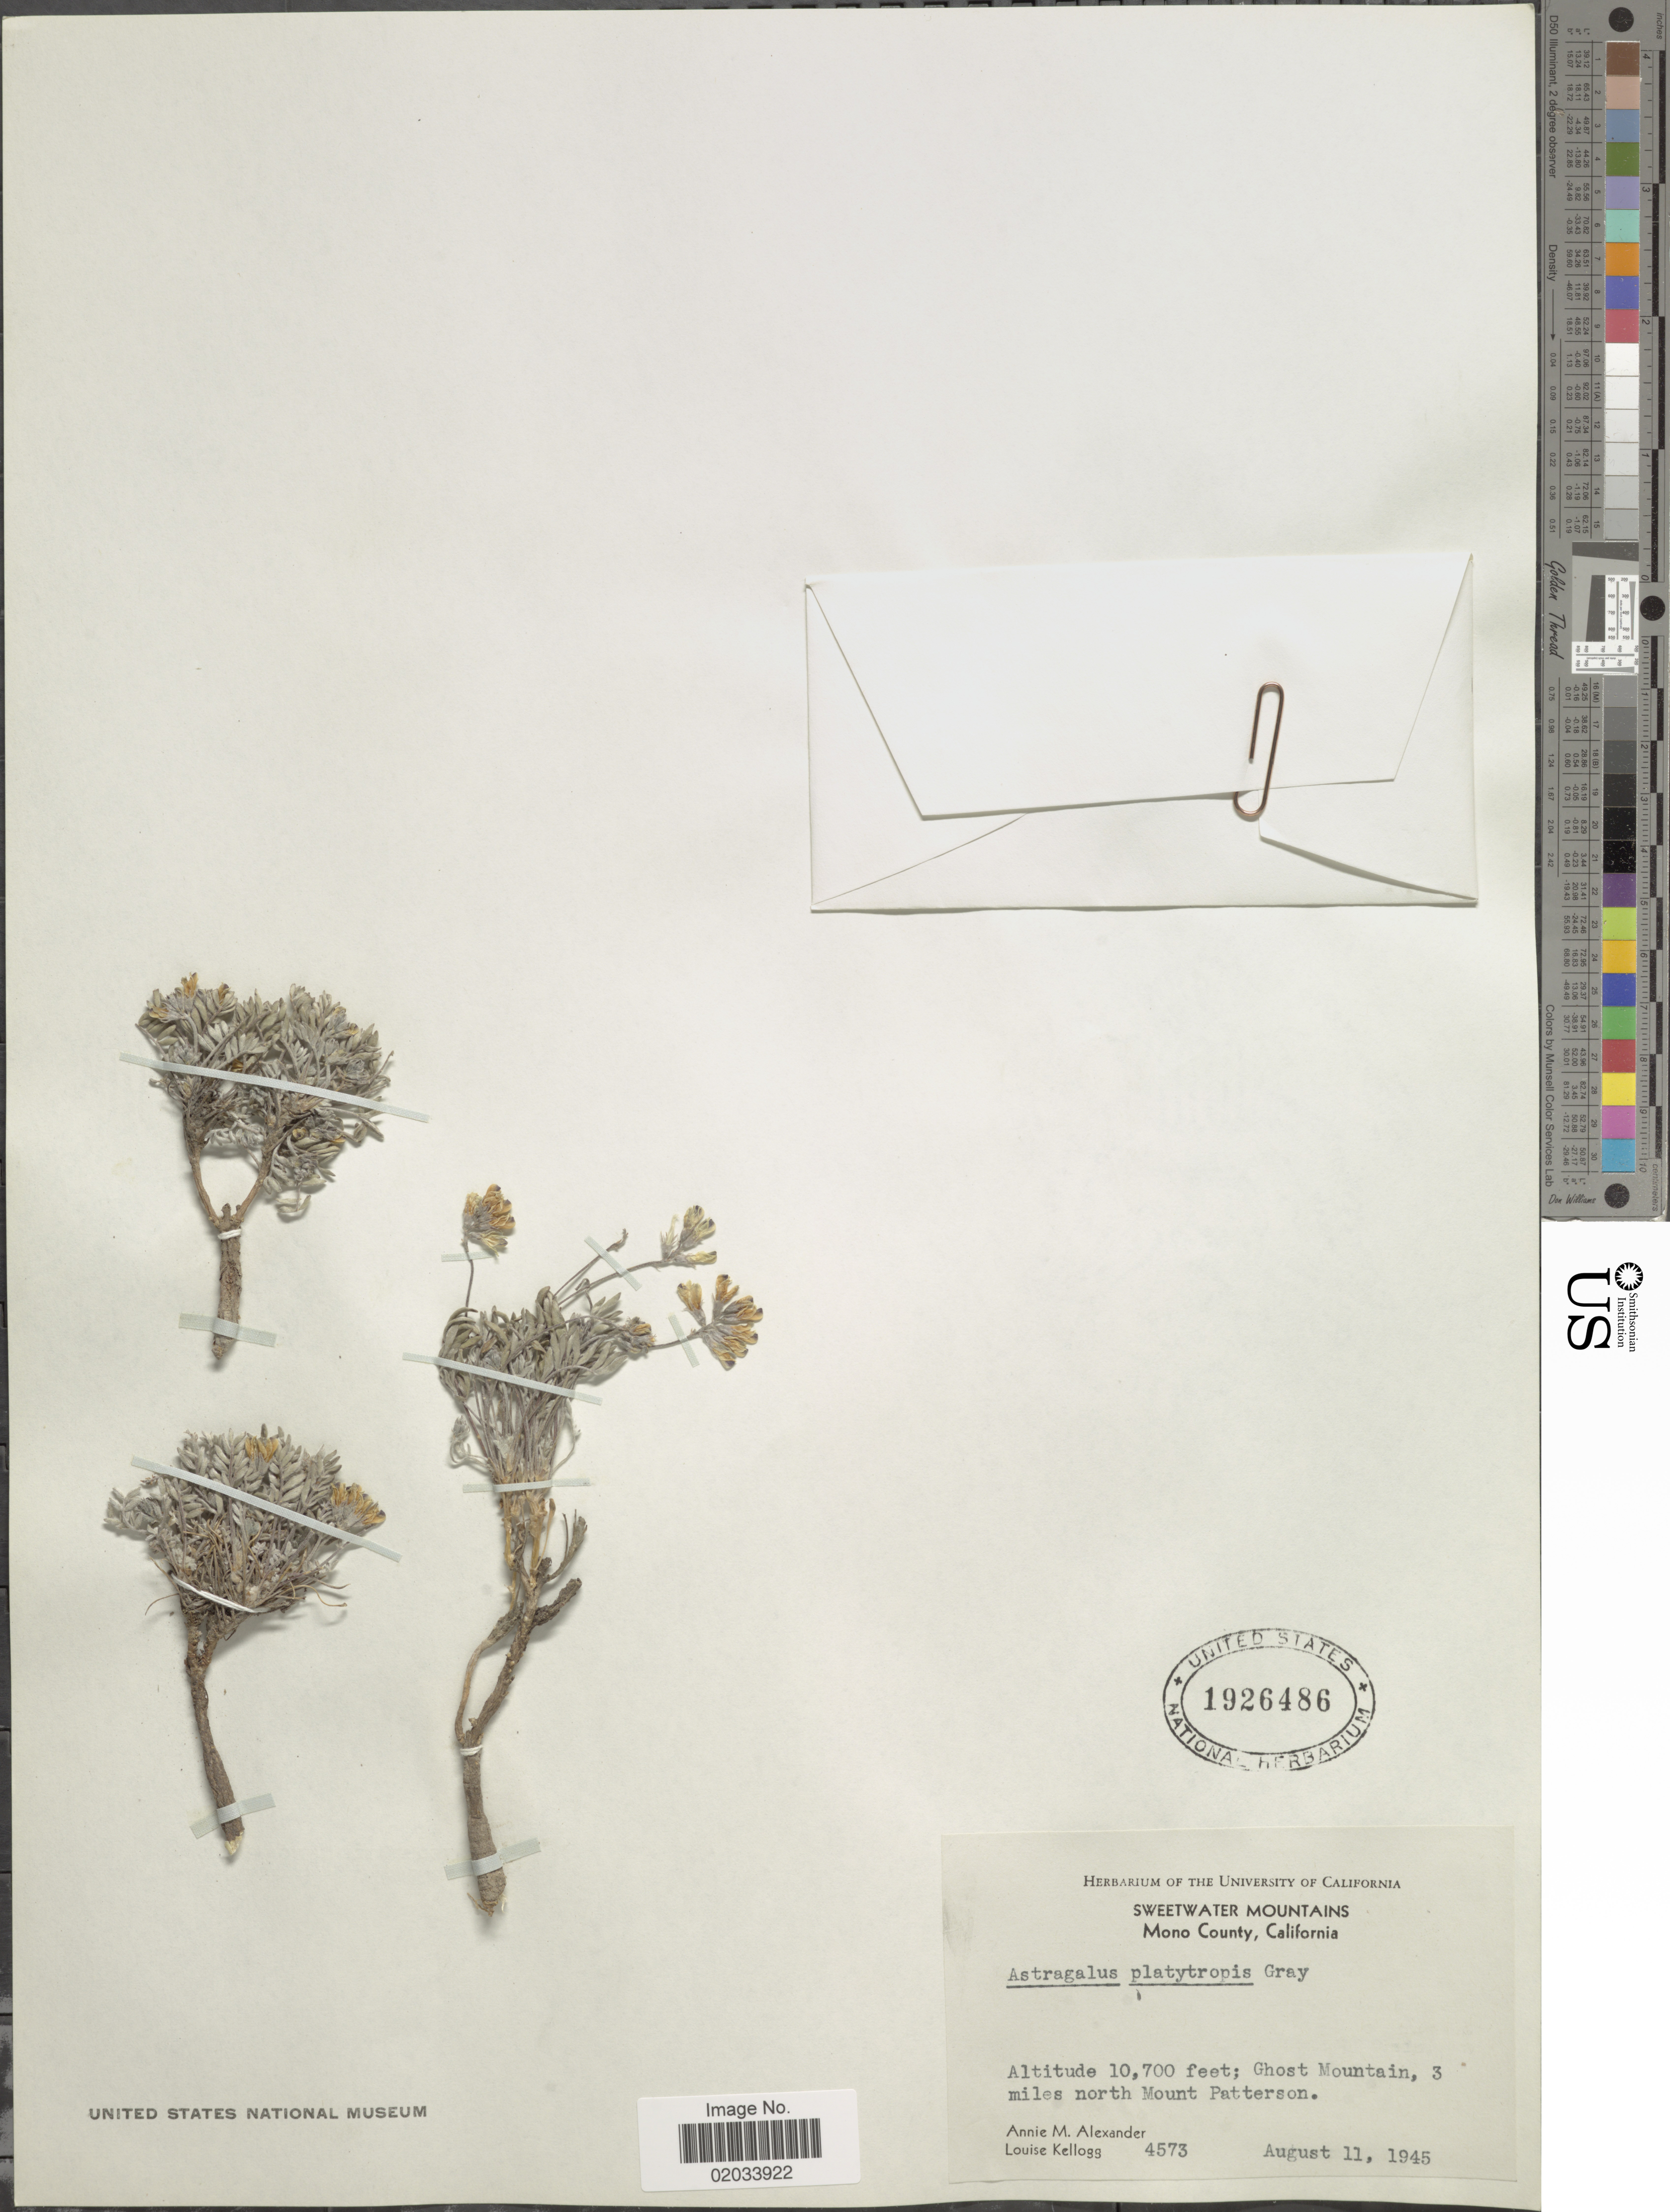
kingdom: Plantae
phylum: Tracheophyta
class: Magnoliopsida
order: Fabales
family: Fabaceae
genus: Astragalus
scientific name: Astragalus platytropis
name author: A. Gray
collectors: A. M. Alexander & L. Kellogg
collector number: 4573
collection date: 1945-08-11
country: United States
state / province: California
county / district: Mono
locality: Sweetwater Mountains. Mono County. Ghost Mountain, 3 miles north Mount Patterson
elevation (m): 3261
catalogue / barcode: US 1926486